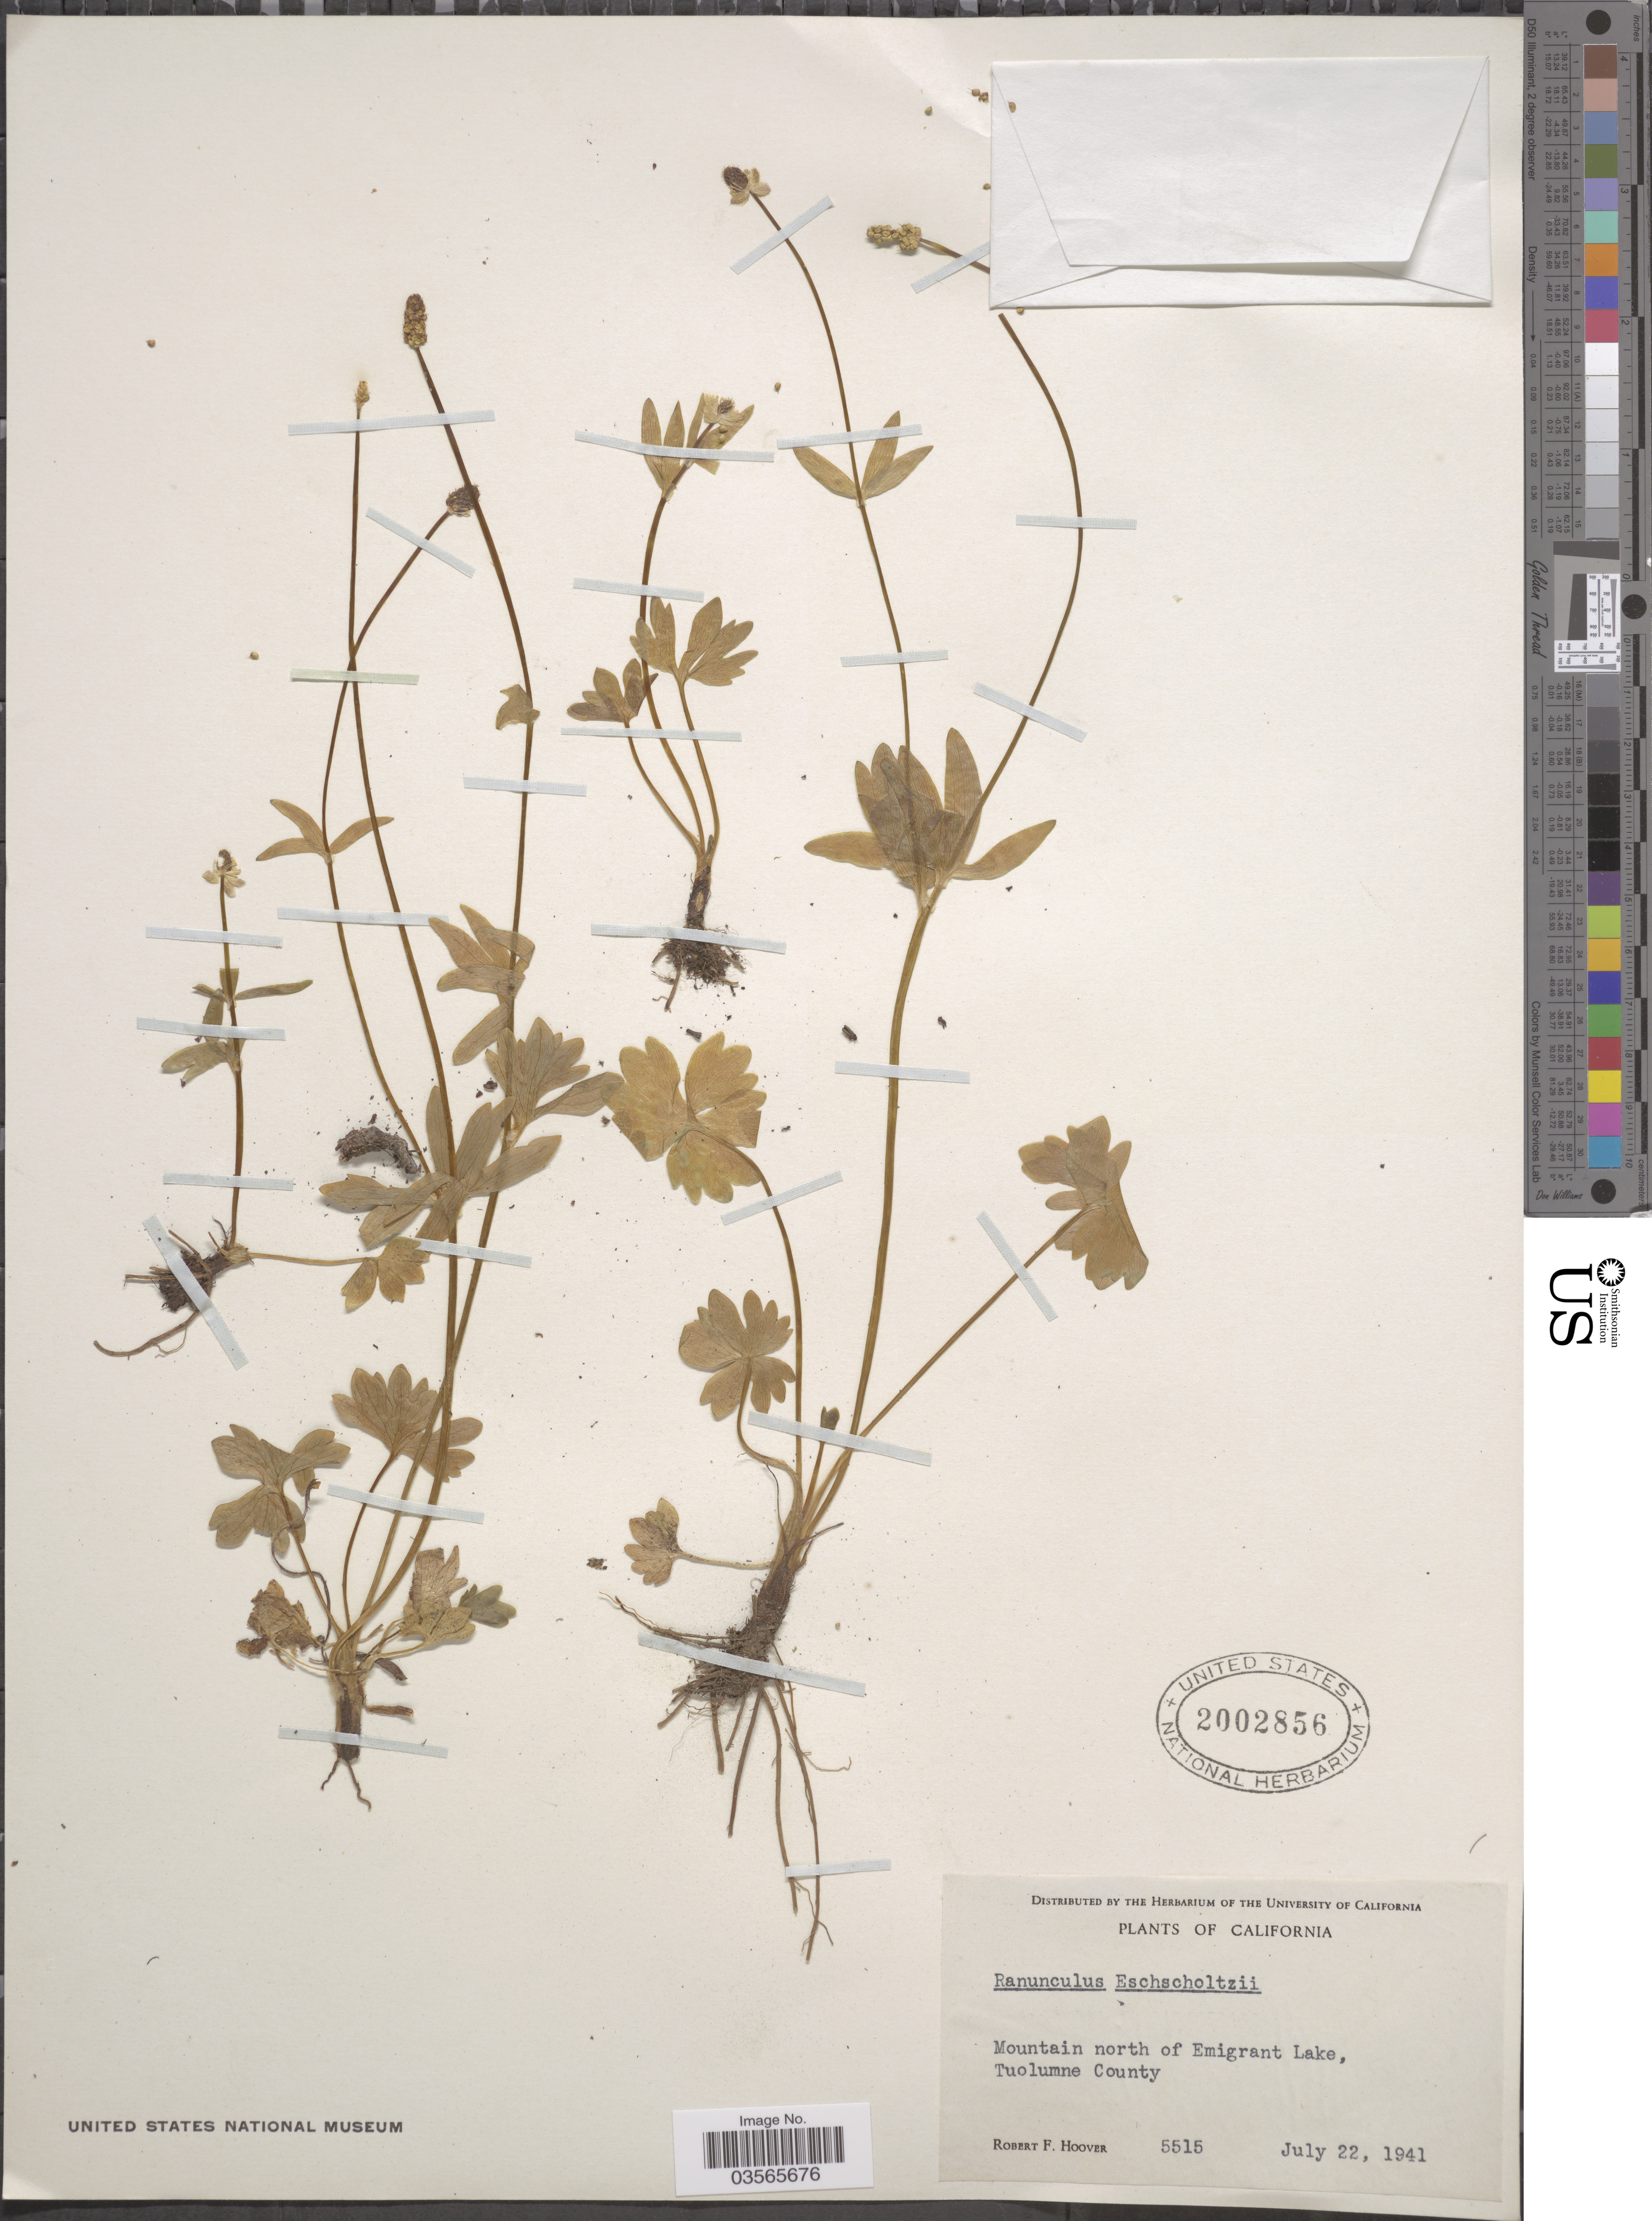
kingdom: Plantae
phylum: Tracheophyta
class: Magnoliopsida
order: Ranunculales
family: Ranunculaceae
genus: Ranunculus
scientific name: Ranunculus eschscholtzii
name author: Schltdl.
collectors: R. F. Hoover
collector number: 5515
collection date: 1941-07-22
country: United States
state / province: California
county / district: Tuolumne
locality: Mountain north of Emigrant Lake, Tuolumne County.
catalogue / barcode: US 2002856